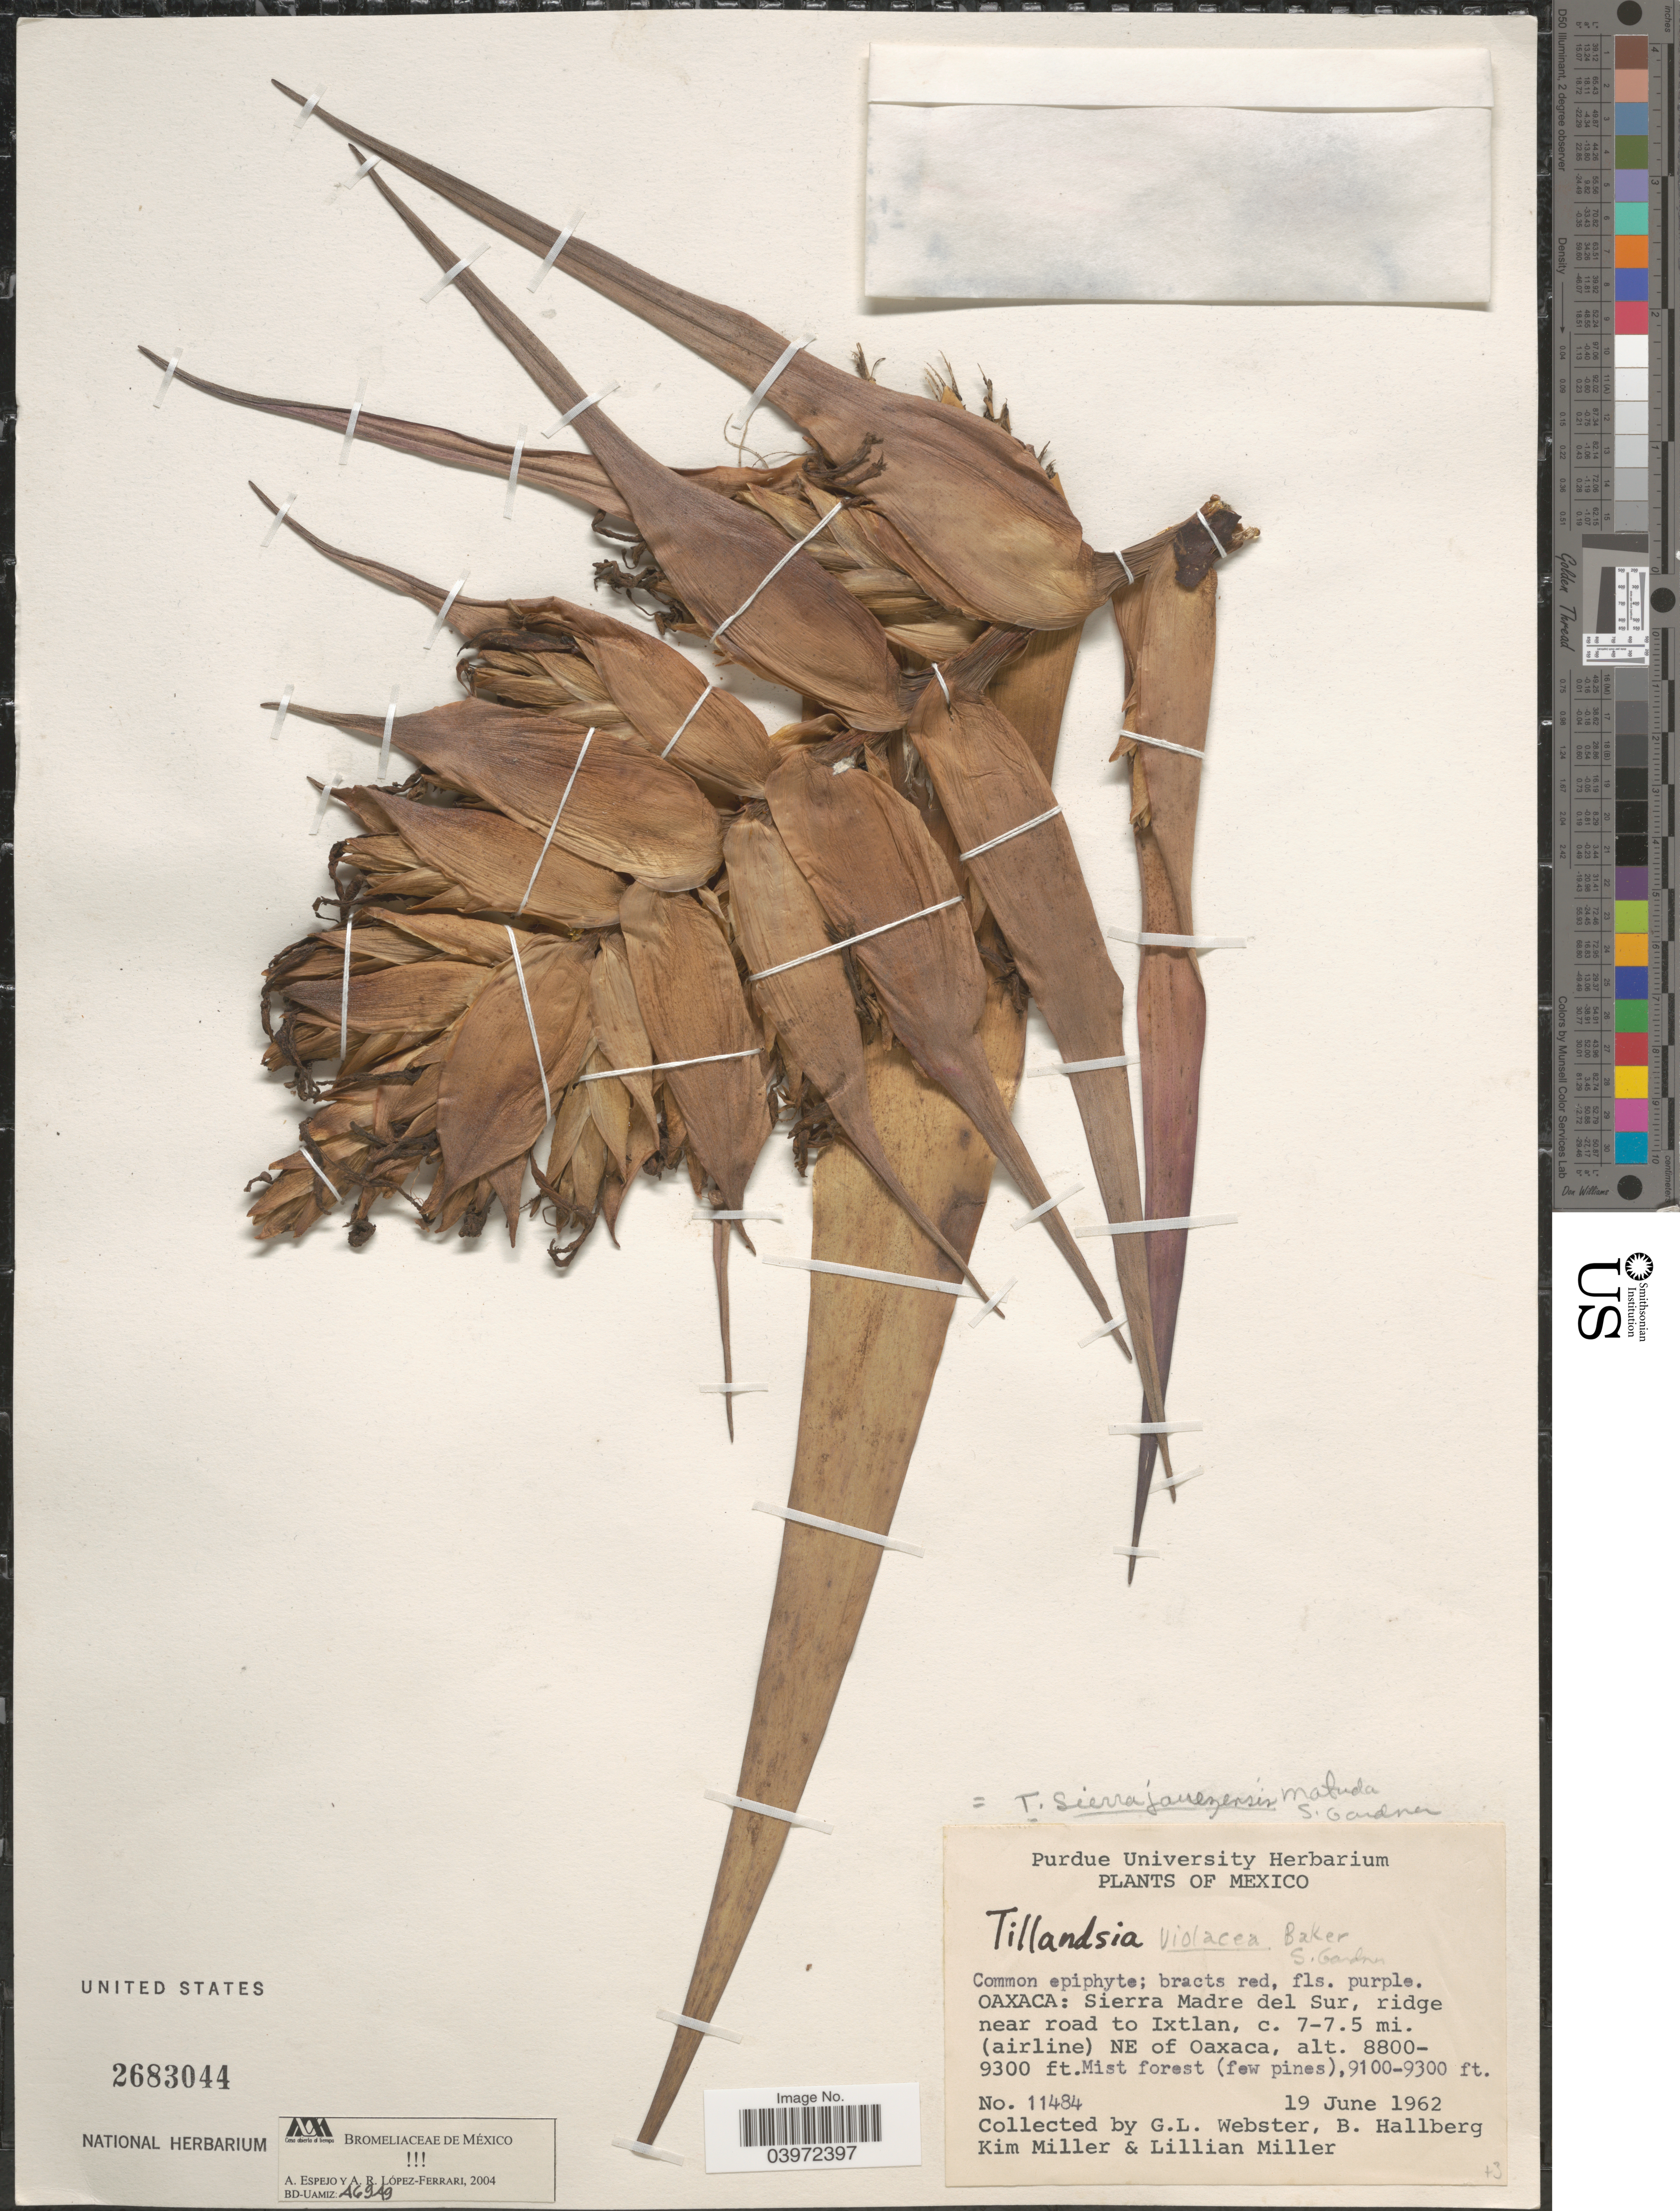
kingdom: Plantae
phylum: Tracheophyta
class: Liliopsida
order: Poales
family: Bromeliaceae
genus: Tillandsia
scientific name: Tillandsia violacea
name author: Klotzsch ex Beer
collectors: G. L. Webster, B. Hallberg, K. Miller & L. Miller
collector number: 11484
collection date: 1962-06-19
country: Mexico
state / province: Oaxaca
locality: Sierra Madre del Sur, ridge near road to Ixtlan, c. 7-7.5 mi. (airline) NE of Oaxaca. Mist forest (few pines).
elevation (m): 2682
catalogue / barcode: US 2683044